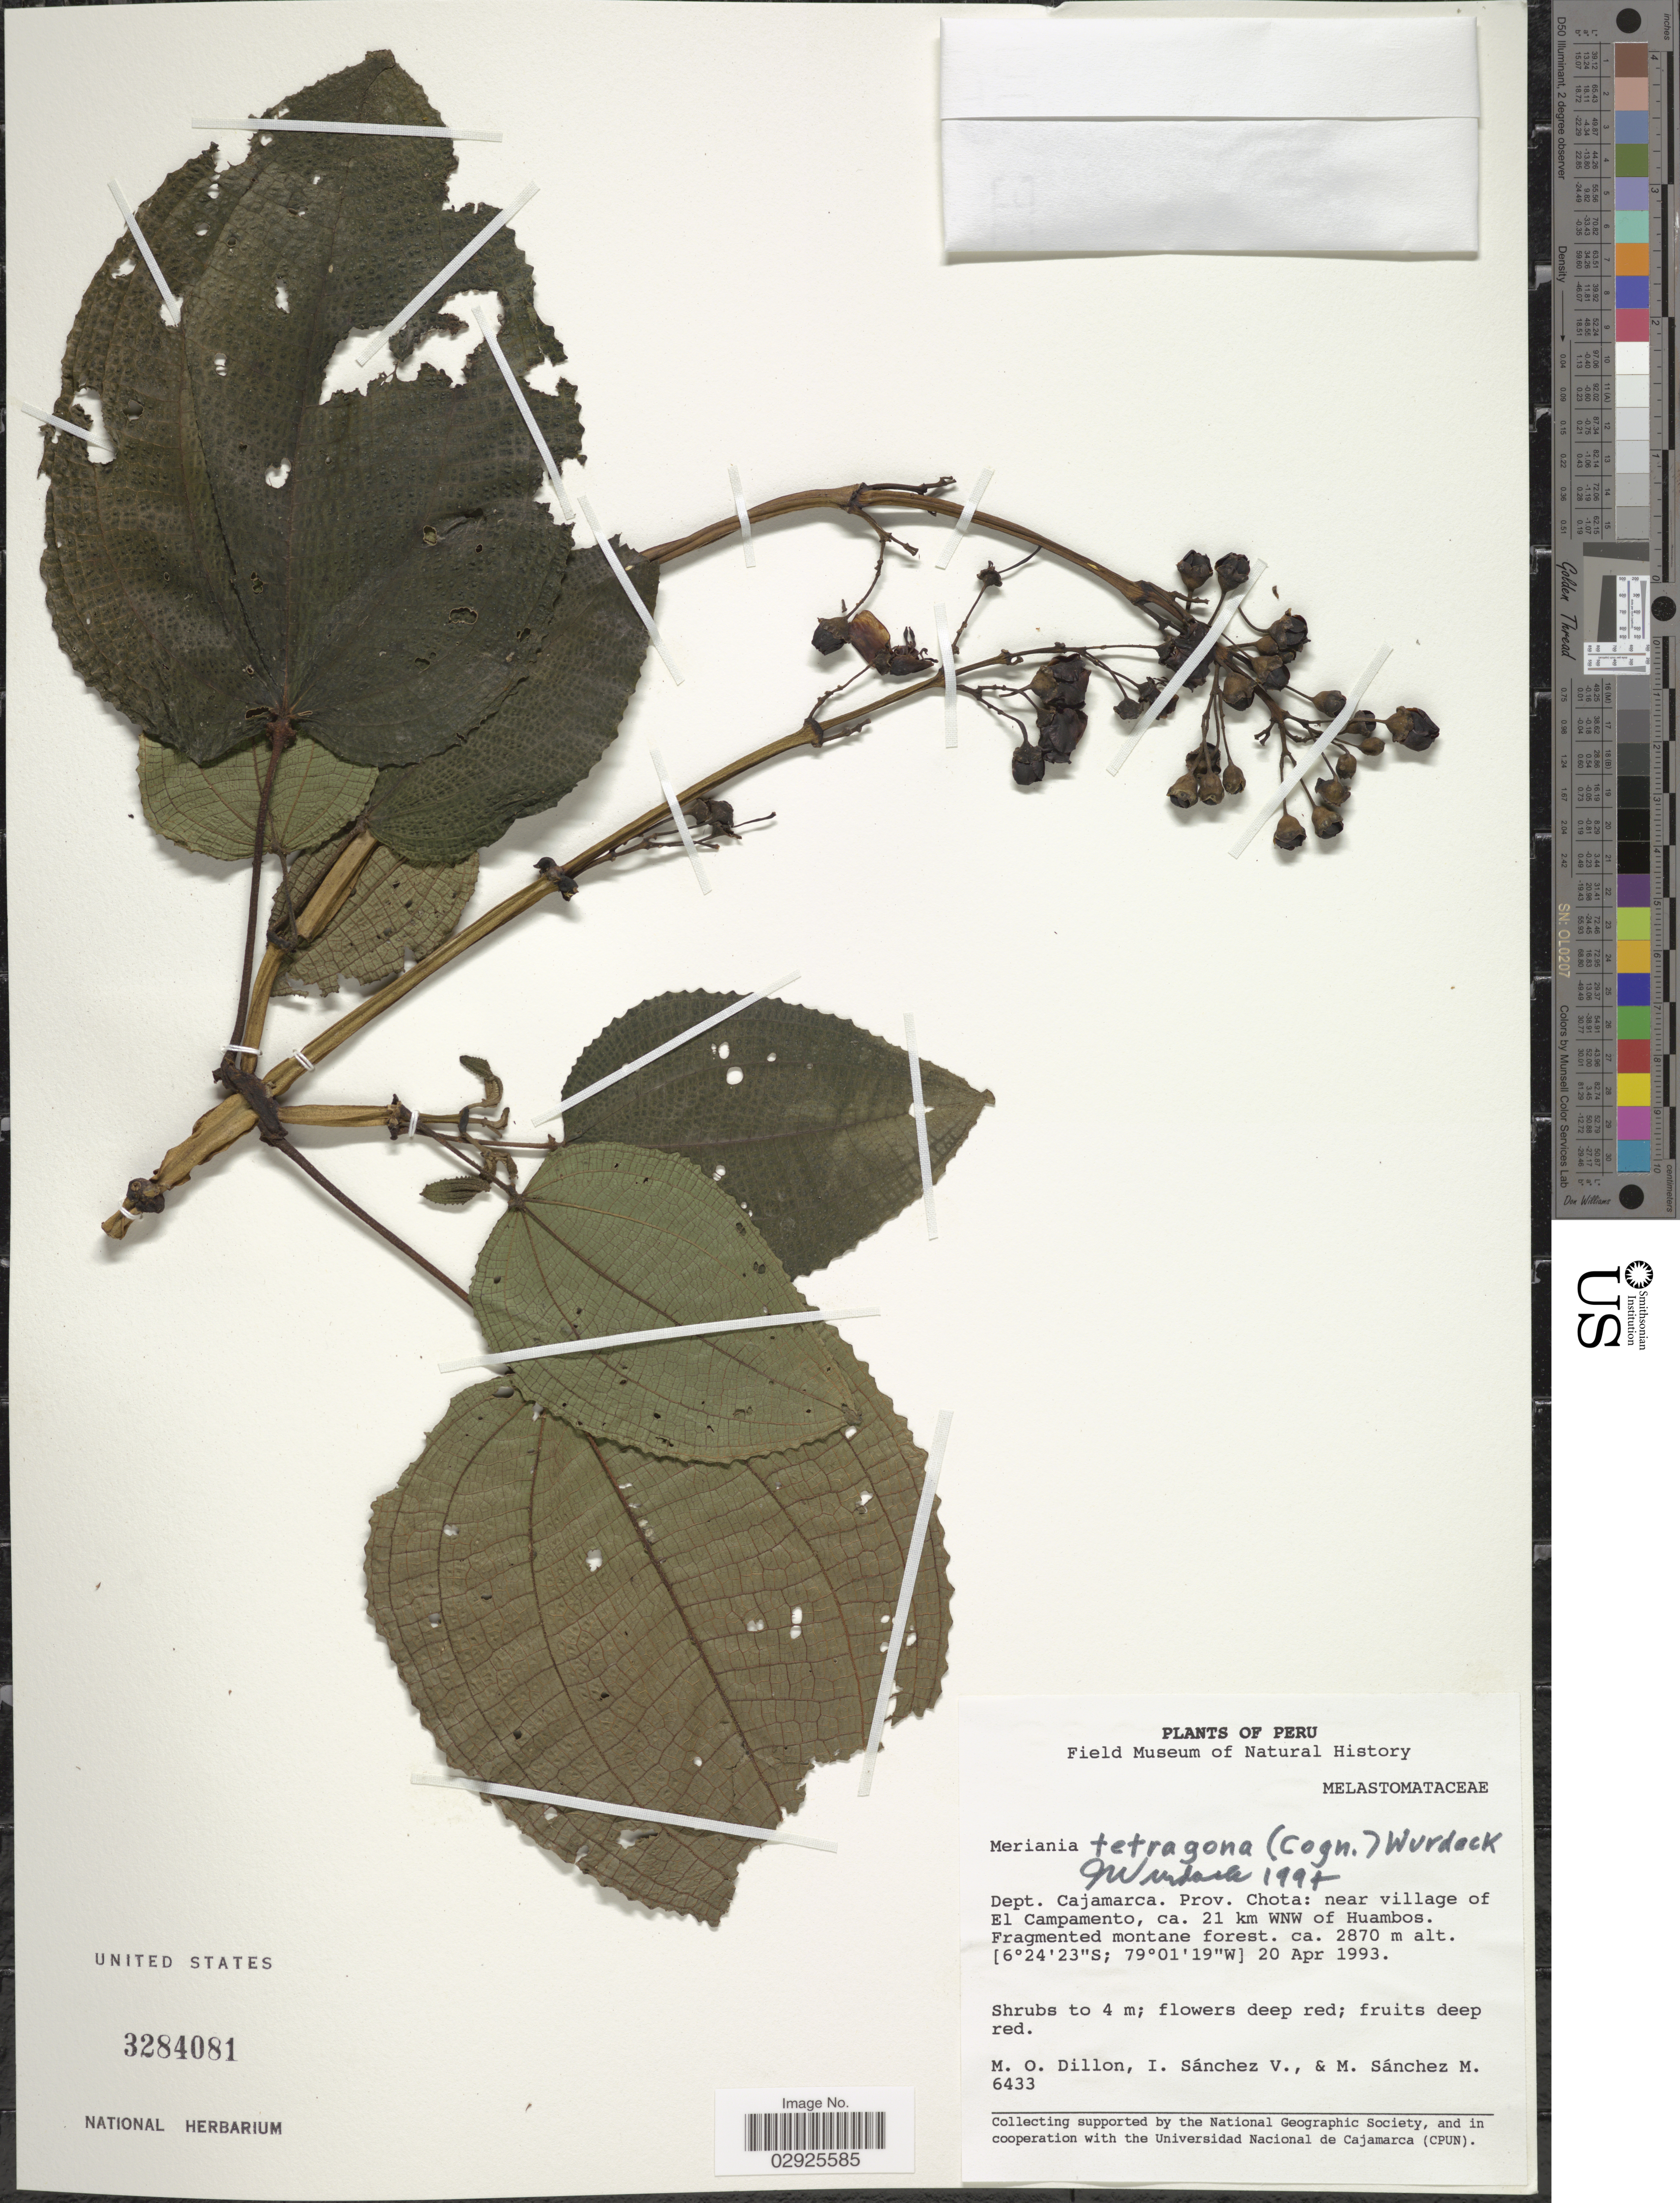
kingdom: Plantae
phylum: Tracheophyta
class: Magnoliopsida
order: Myrtales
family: Melastomataceae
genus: Meriania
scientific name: Meriania tetragona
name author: (Cogn.) Wurdack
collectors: M. O. Dillon, I. Sánchez Vega & M. Sanchez M.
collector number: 6433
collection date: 1993-04-20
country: Peru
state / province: Cajamarca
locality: Dept. Cajamarca, Prov. Chota: near village of El Campamento, ca. 21 km WNW of Huambos.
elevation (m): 2870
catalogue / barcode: US 3284081